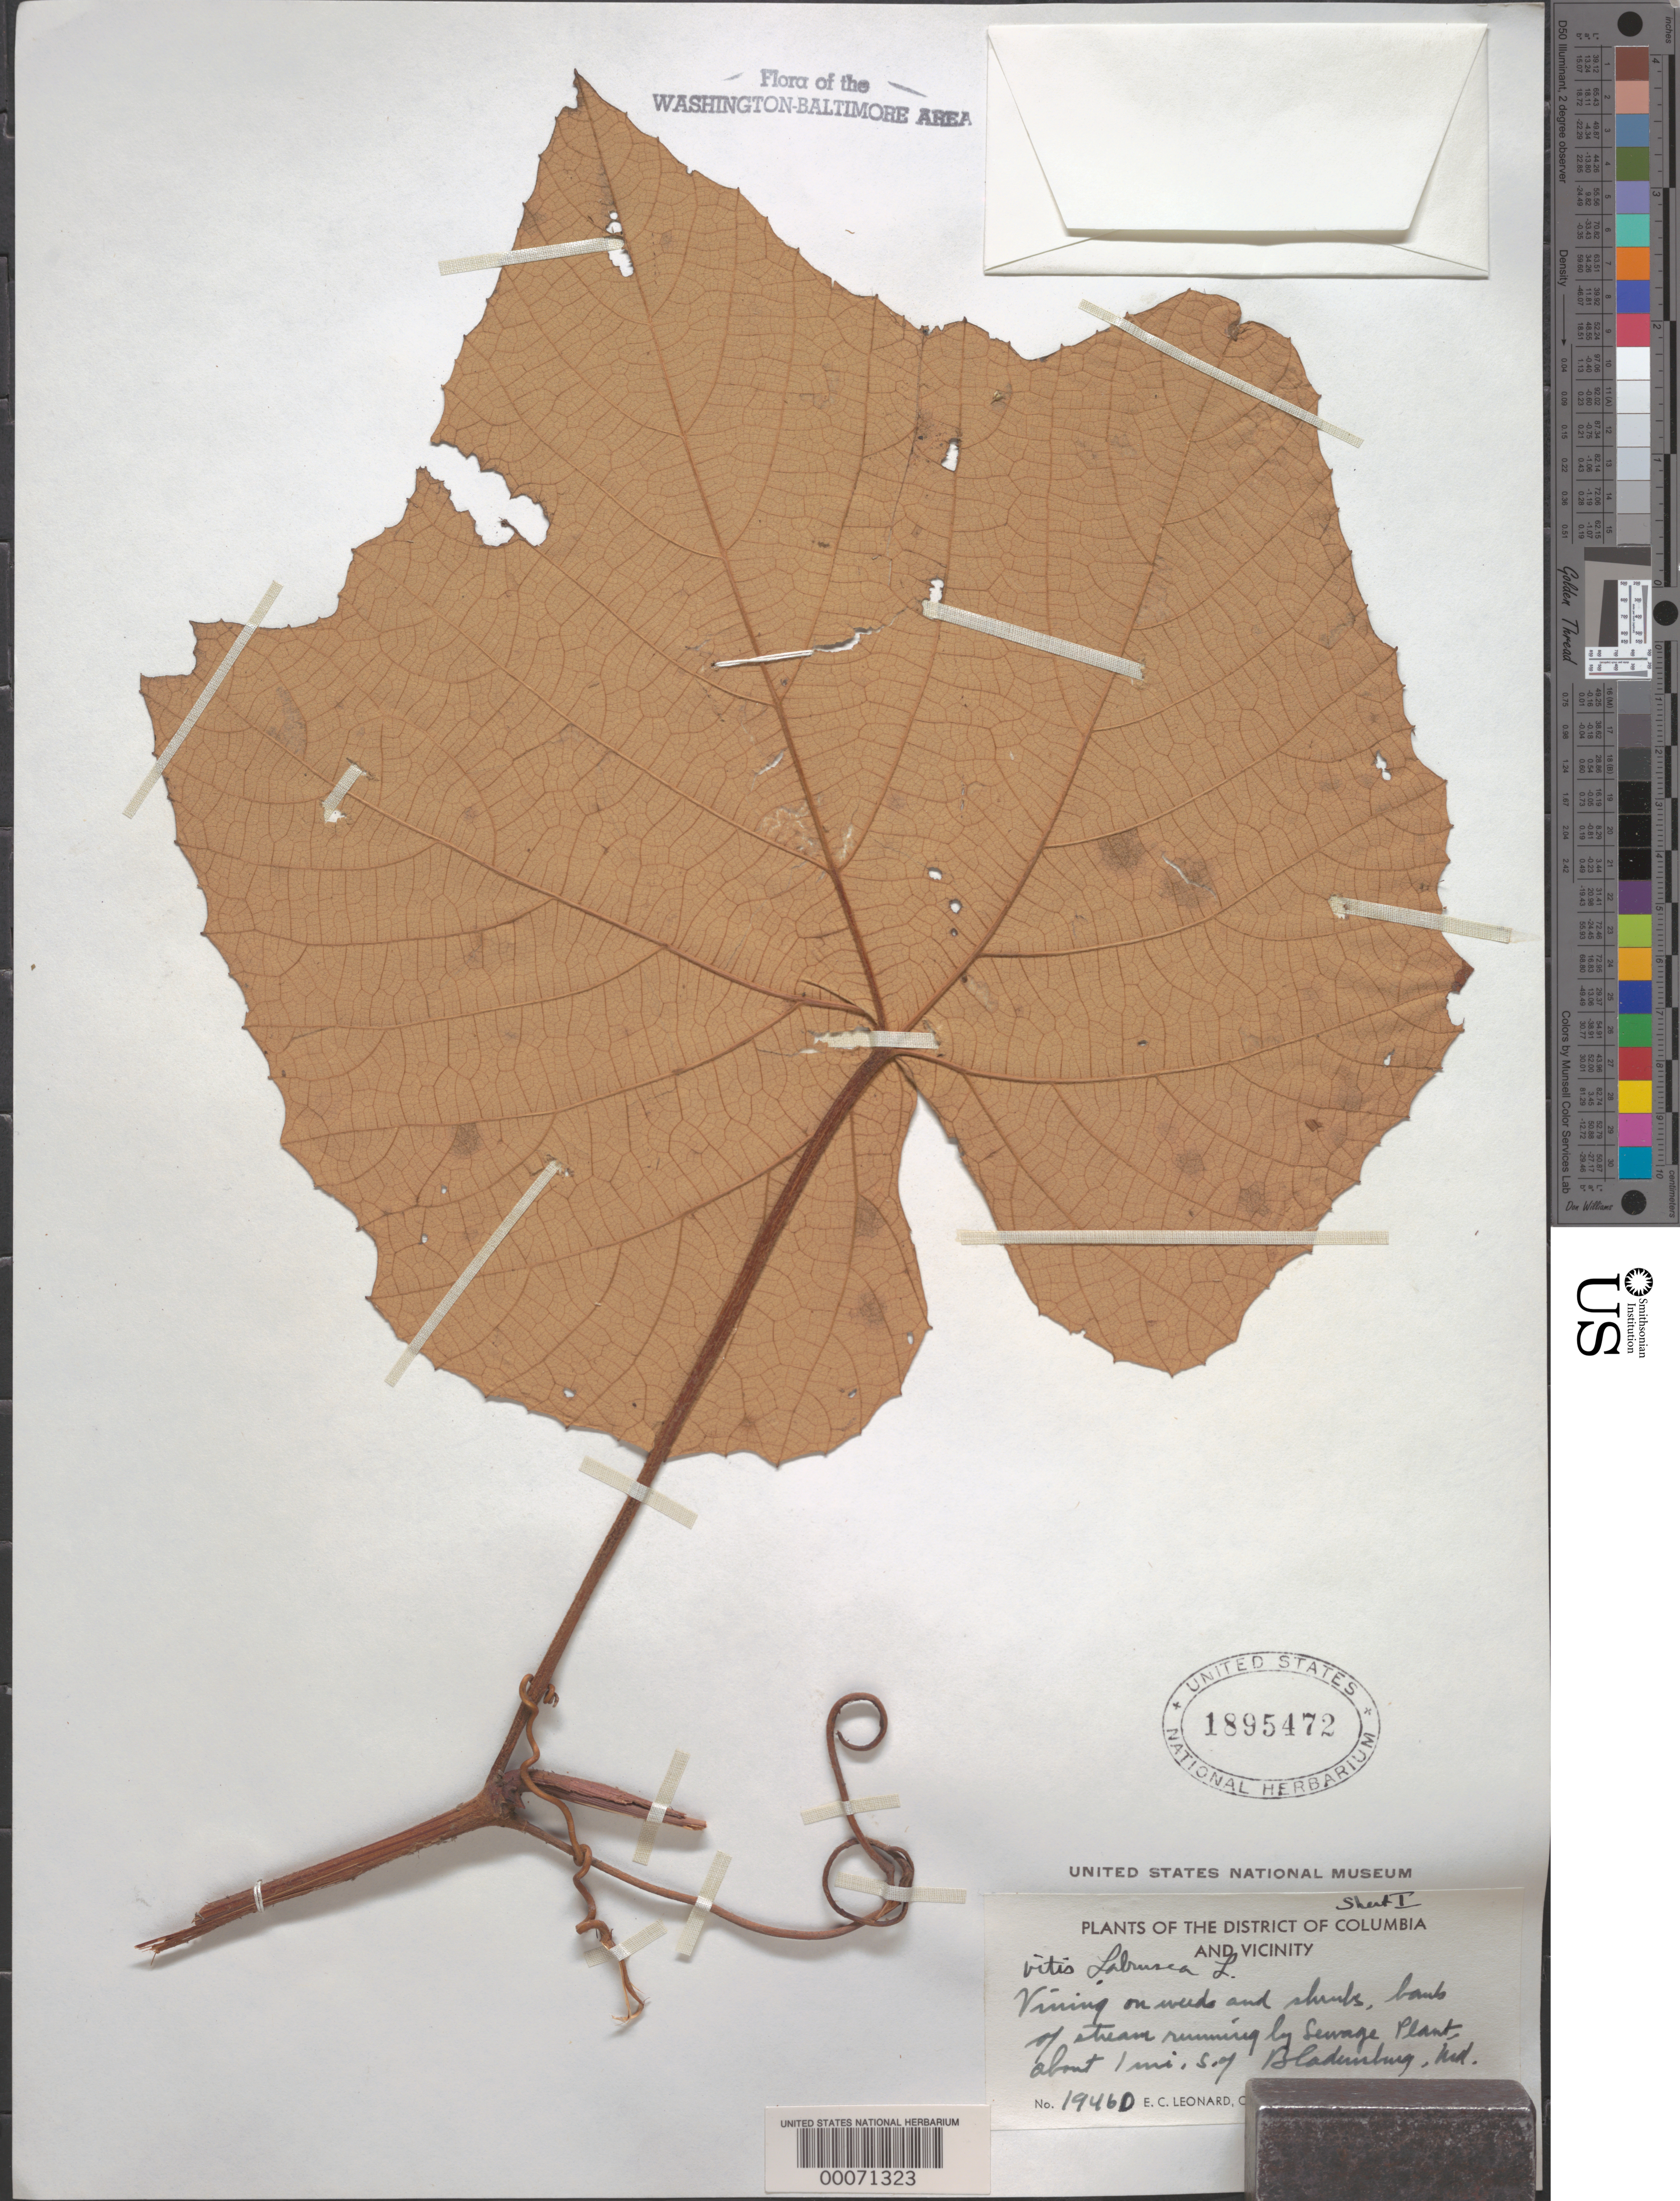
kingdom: Plantae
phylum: Tracheophyta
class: Magnoliopsida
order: Vitales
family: Vitaceae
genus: Vitis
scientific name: Vitis labrusca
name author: L.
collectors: E. C. Leonard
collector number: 19460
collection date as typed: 26 Sep 1943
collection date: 1943-09-26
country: United States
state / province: Maryland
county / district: Prince George's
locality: Sewage Plant, south of Bladensburg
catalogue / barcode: US 1895472